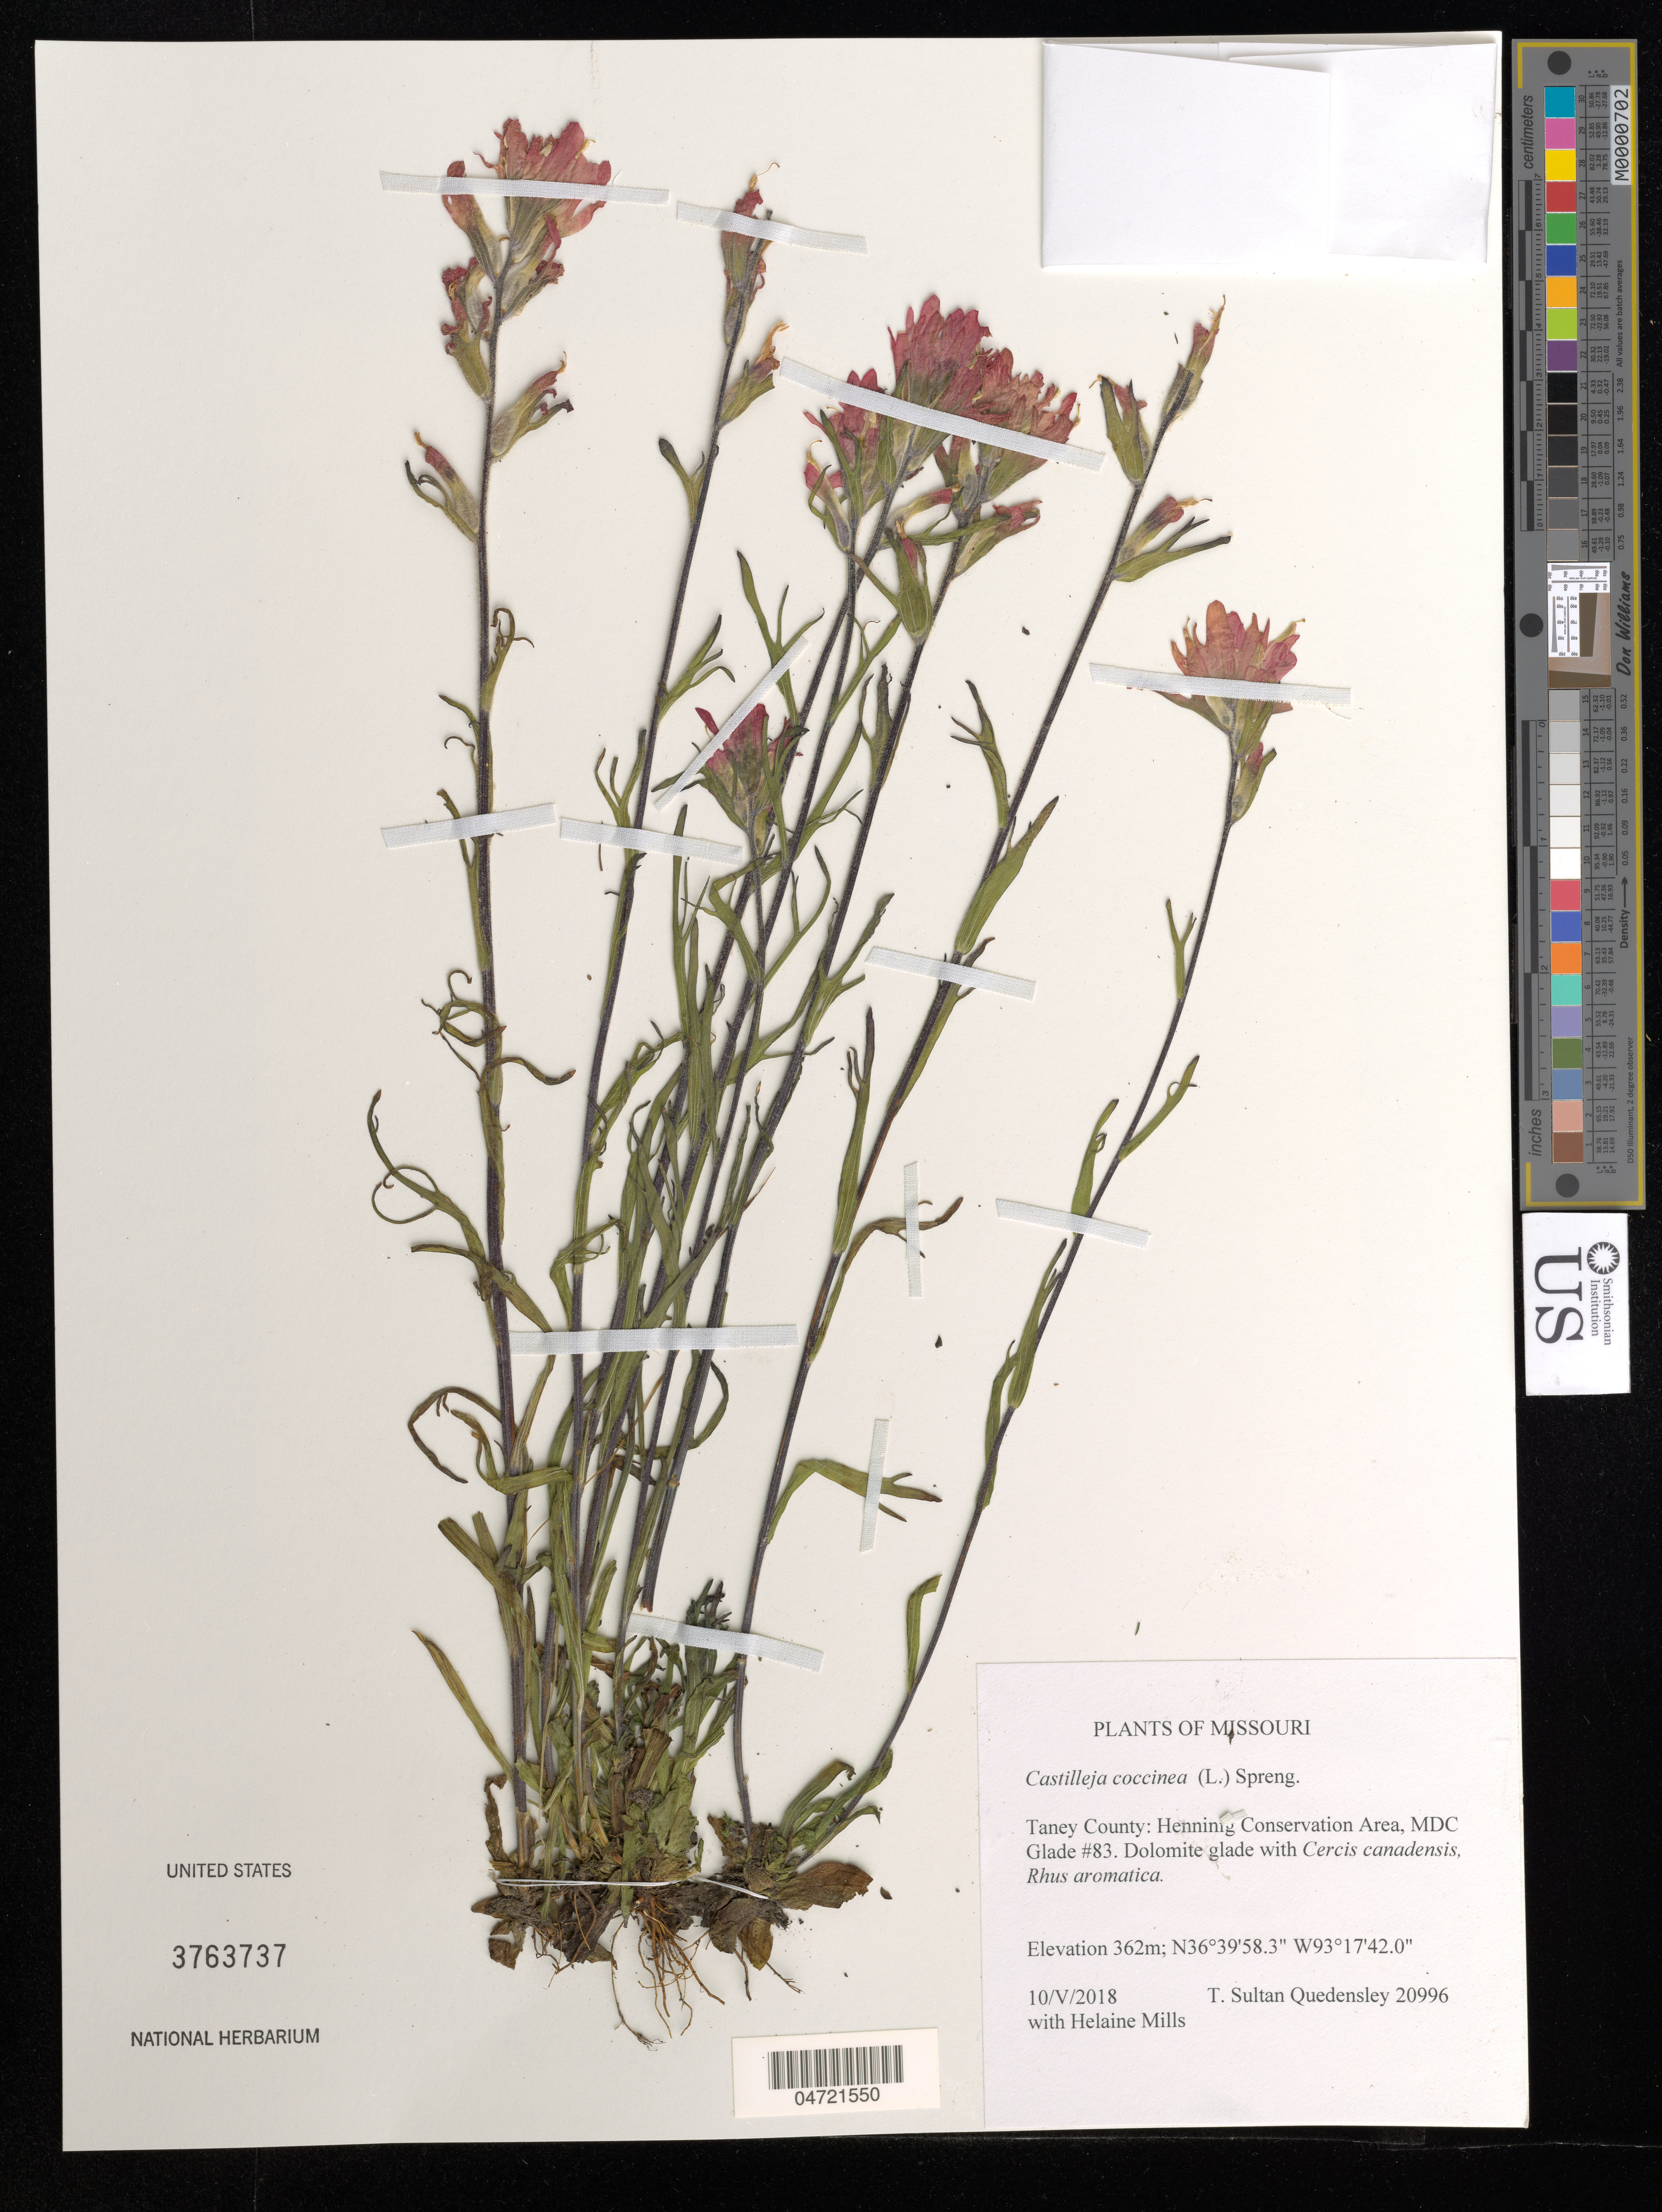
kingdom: Plantae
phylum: Tracheophyta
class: Magnoliopsida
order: Lamiales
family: Orobanchaceae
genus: Castilleja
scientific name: Castilleja coccinea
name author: (L.) Spreng.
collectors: T. S. Quedensley & H. Mills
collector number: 20996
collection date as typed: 10 May 2018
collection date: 2018-05-10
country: United States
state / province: Missouri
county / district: Taney County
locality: Henninig Conservation Area, MDC Glade #83.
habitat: Dolomite glade.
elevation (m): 362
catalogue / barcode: US 3763737